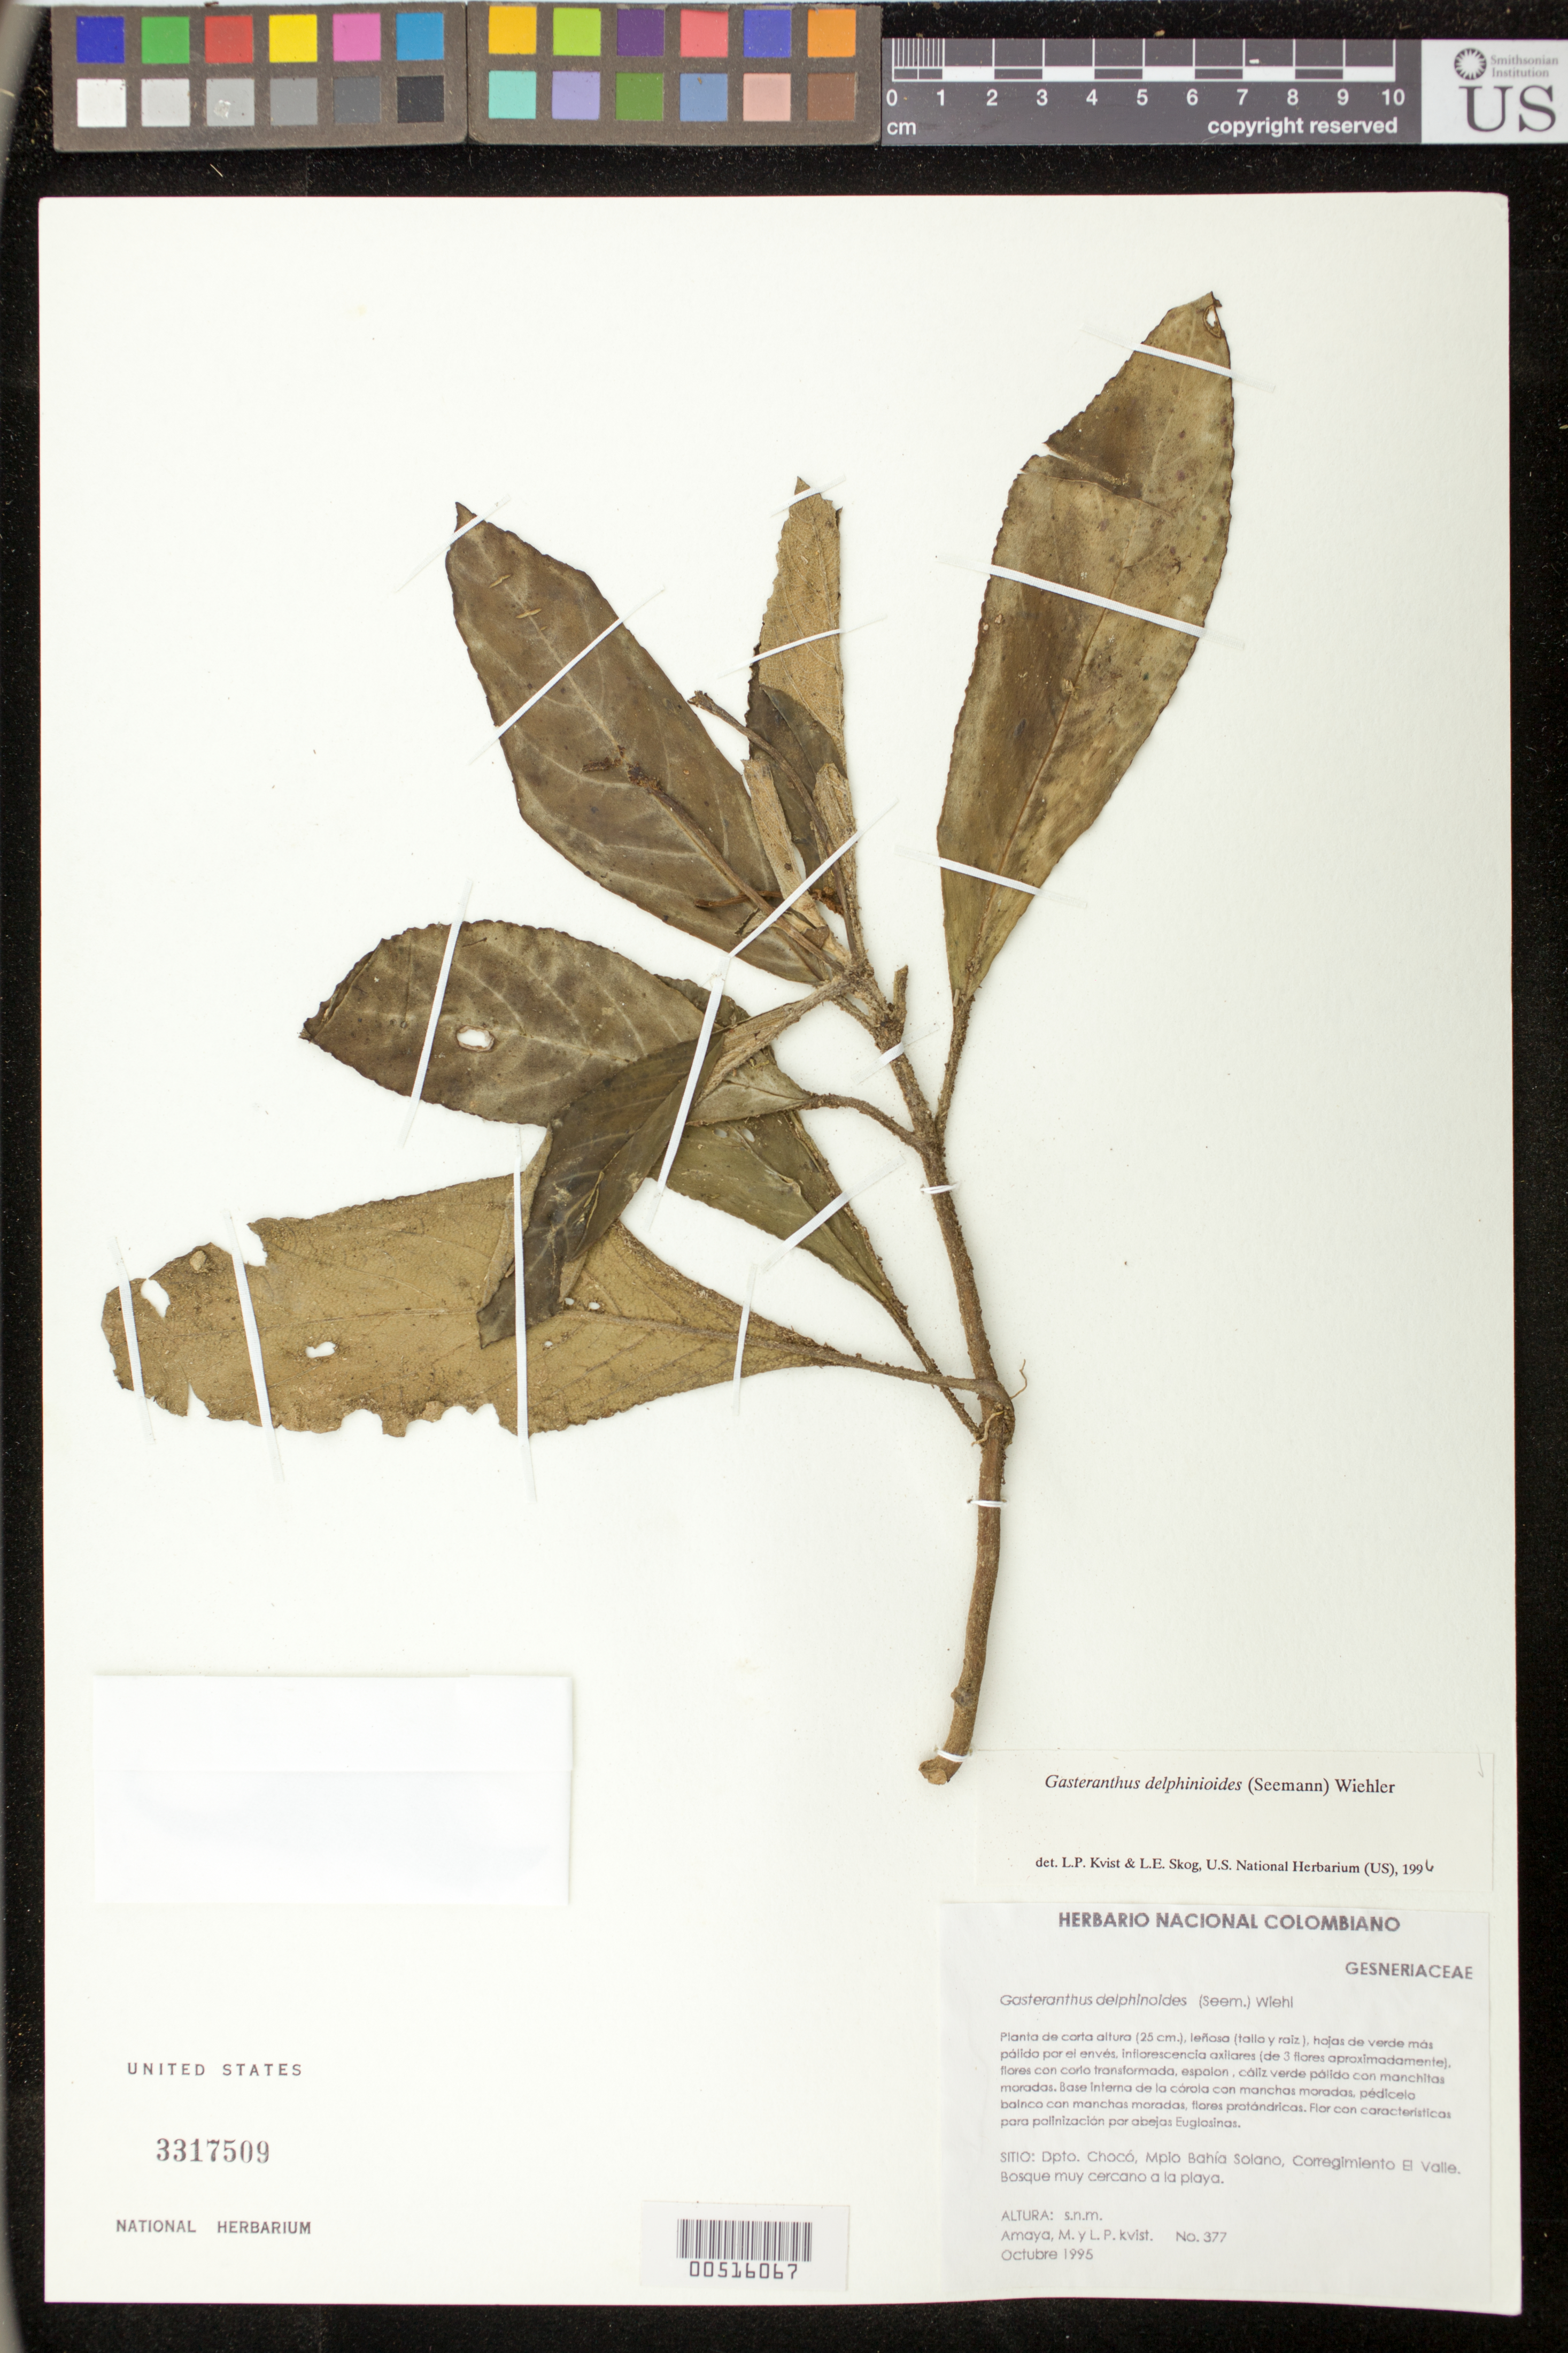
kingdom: Plantae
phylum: Tracheophyta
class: Magnoliopsida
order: Lamiales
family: Gesneriaceae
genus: Gasteranthus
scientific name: Gasteranthus delphinioides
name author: (Seem.) Wiehler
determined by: Skog, Laurence E.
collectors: M. Amaya & L. P. Kvist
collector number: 377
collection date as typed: Oct 1995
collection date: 1995-10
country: Colombia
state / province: Chocó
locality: Mpio Bahía Solano, Corregimiento El Valle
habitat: Bosque muy cercano a la playa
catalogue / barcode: US 3317509